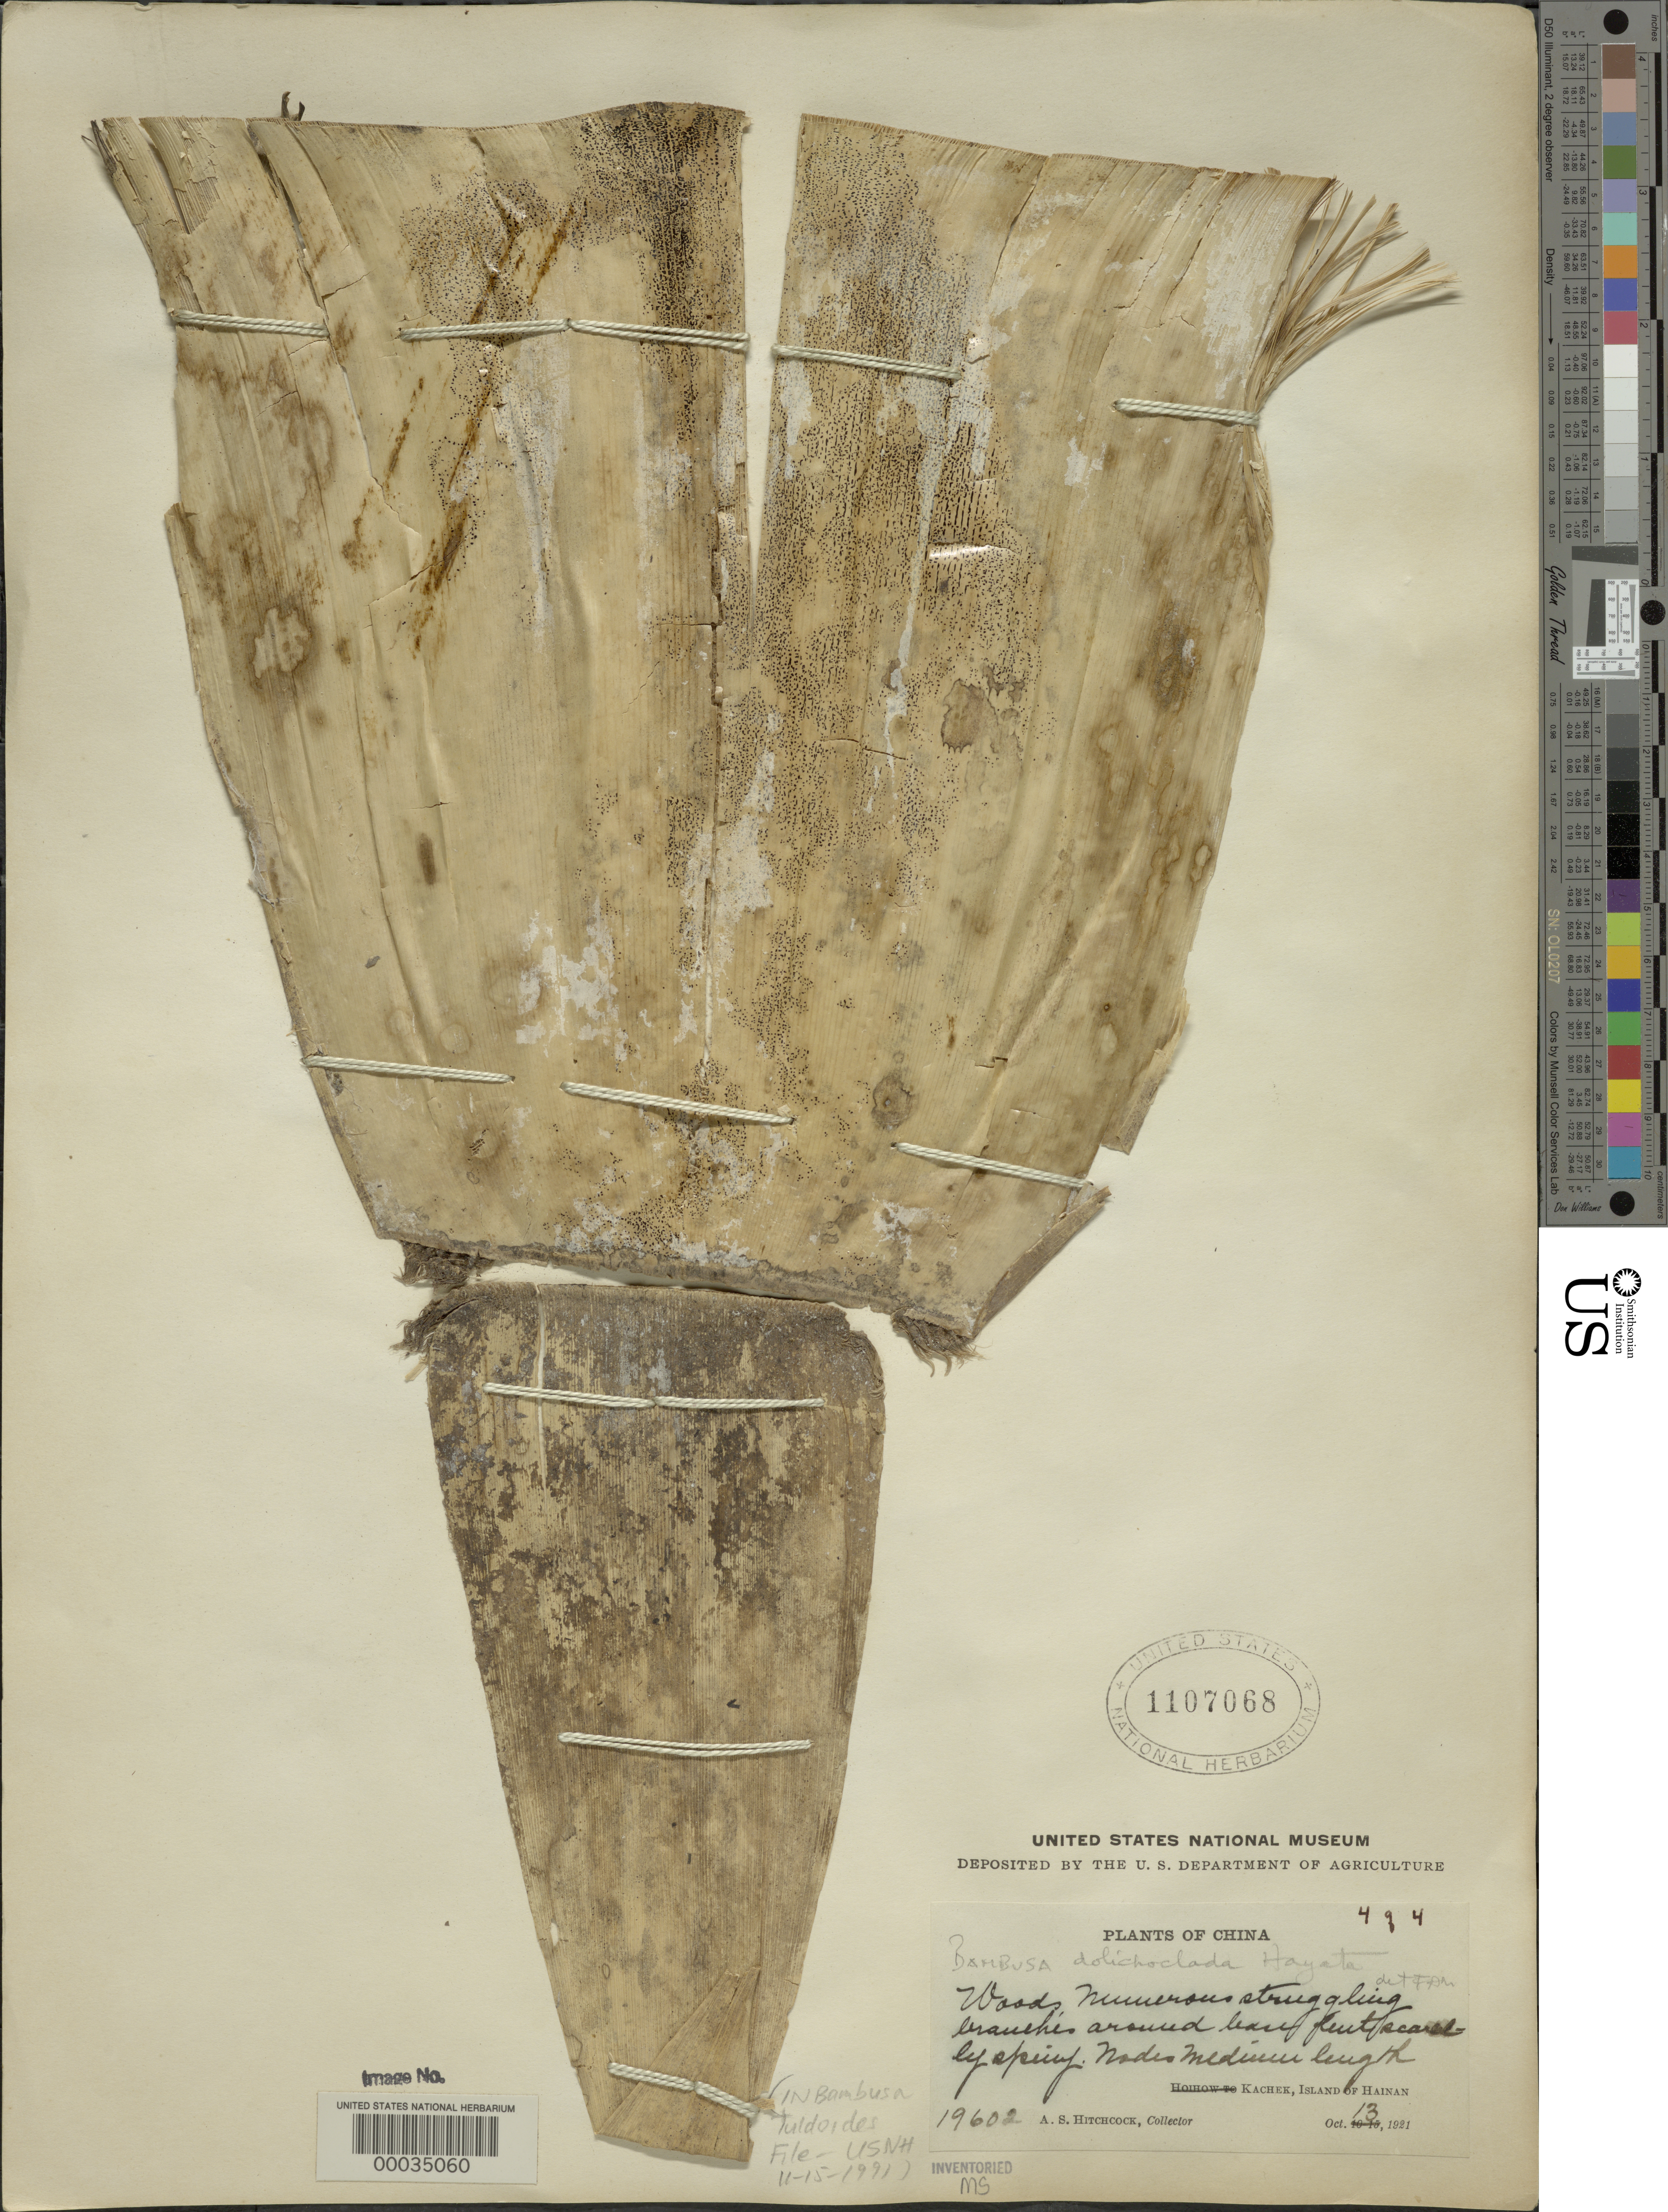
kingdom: Plantae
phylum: Tracheophyta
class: Liliopsida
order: Poales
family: Poaceae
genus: Bambusa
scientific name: Bambusa tuldoides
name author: Munro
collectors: A. S. Hitchcock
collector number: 19602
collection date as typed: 13 Oct 1921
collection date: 1921-10-13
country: China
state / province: Hainan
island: Hainan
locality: Kachek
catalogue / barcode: US 1107068